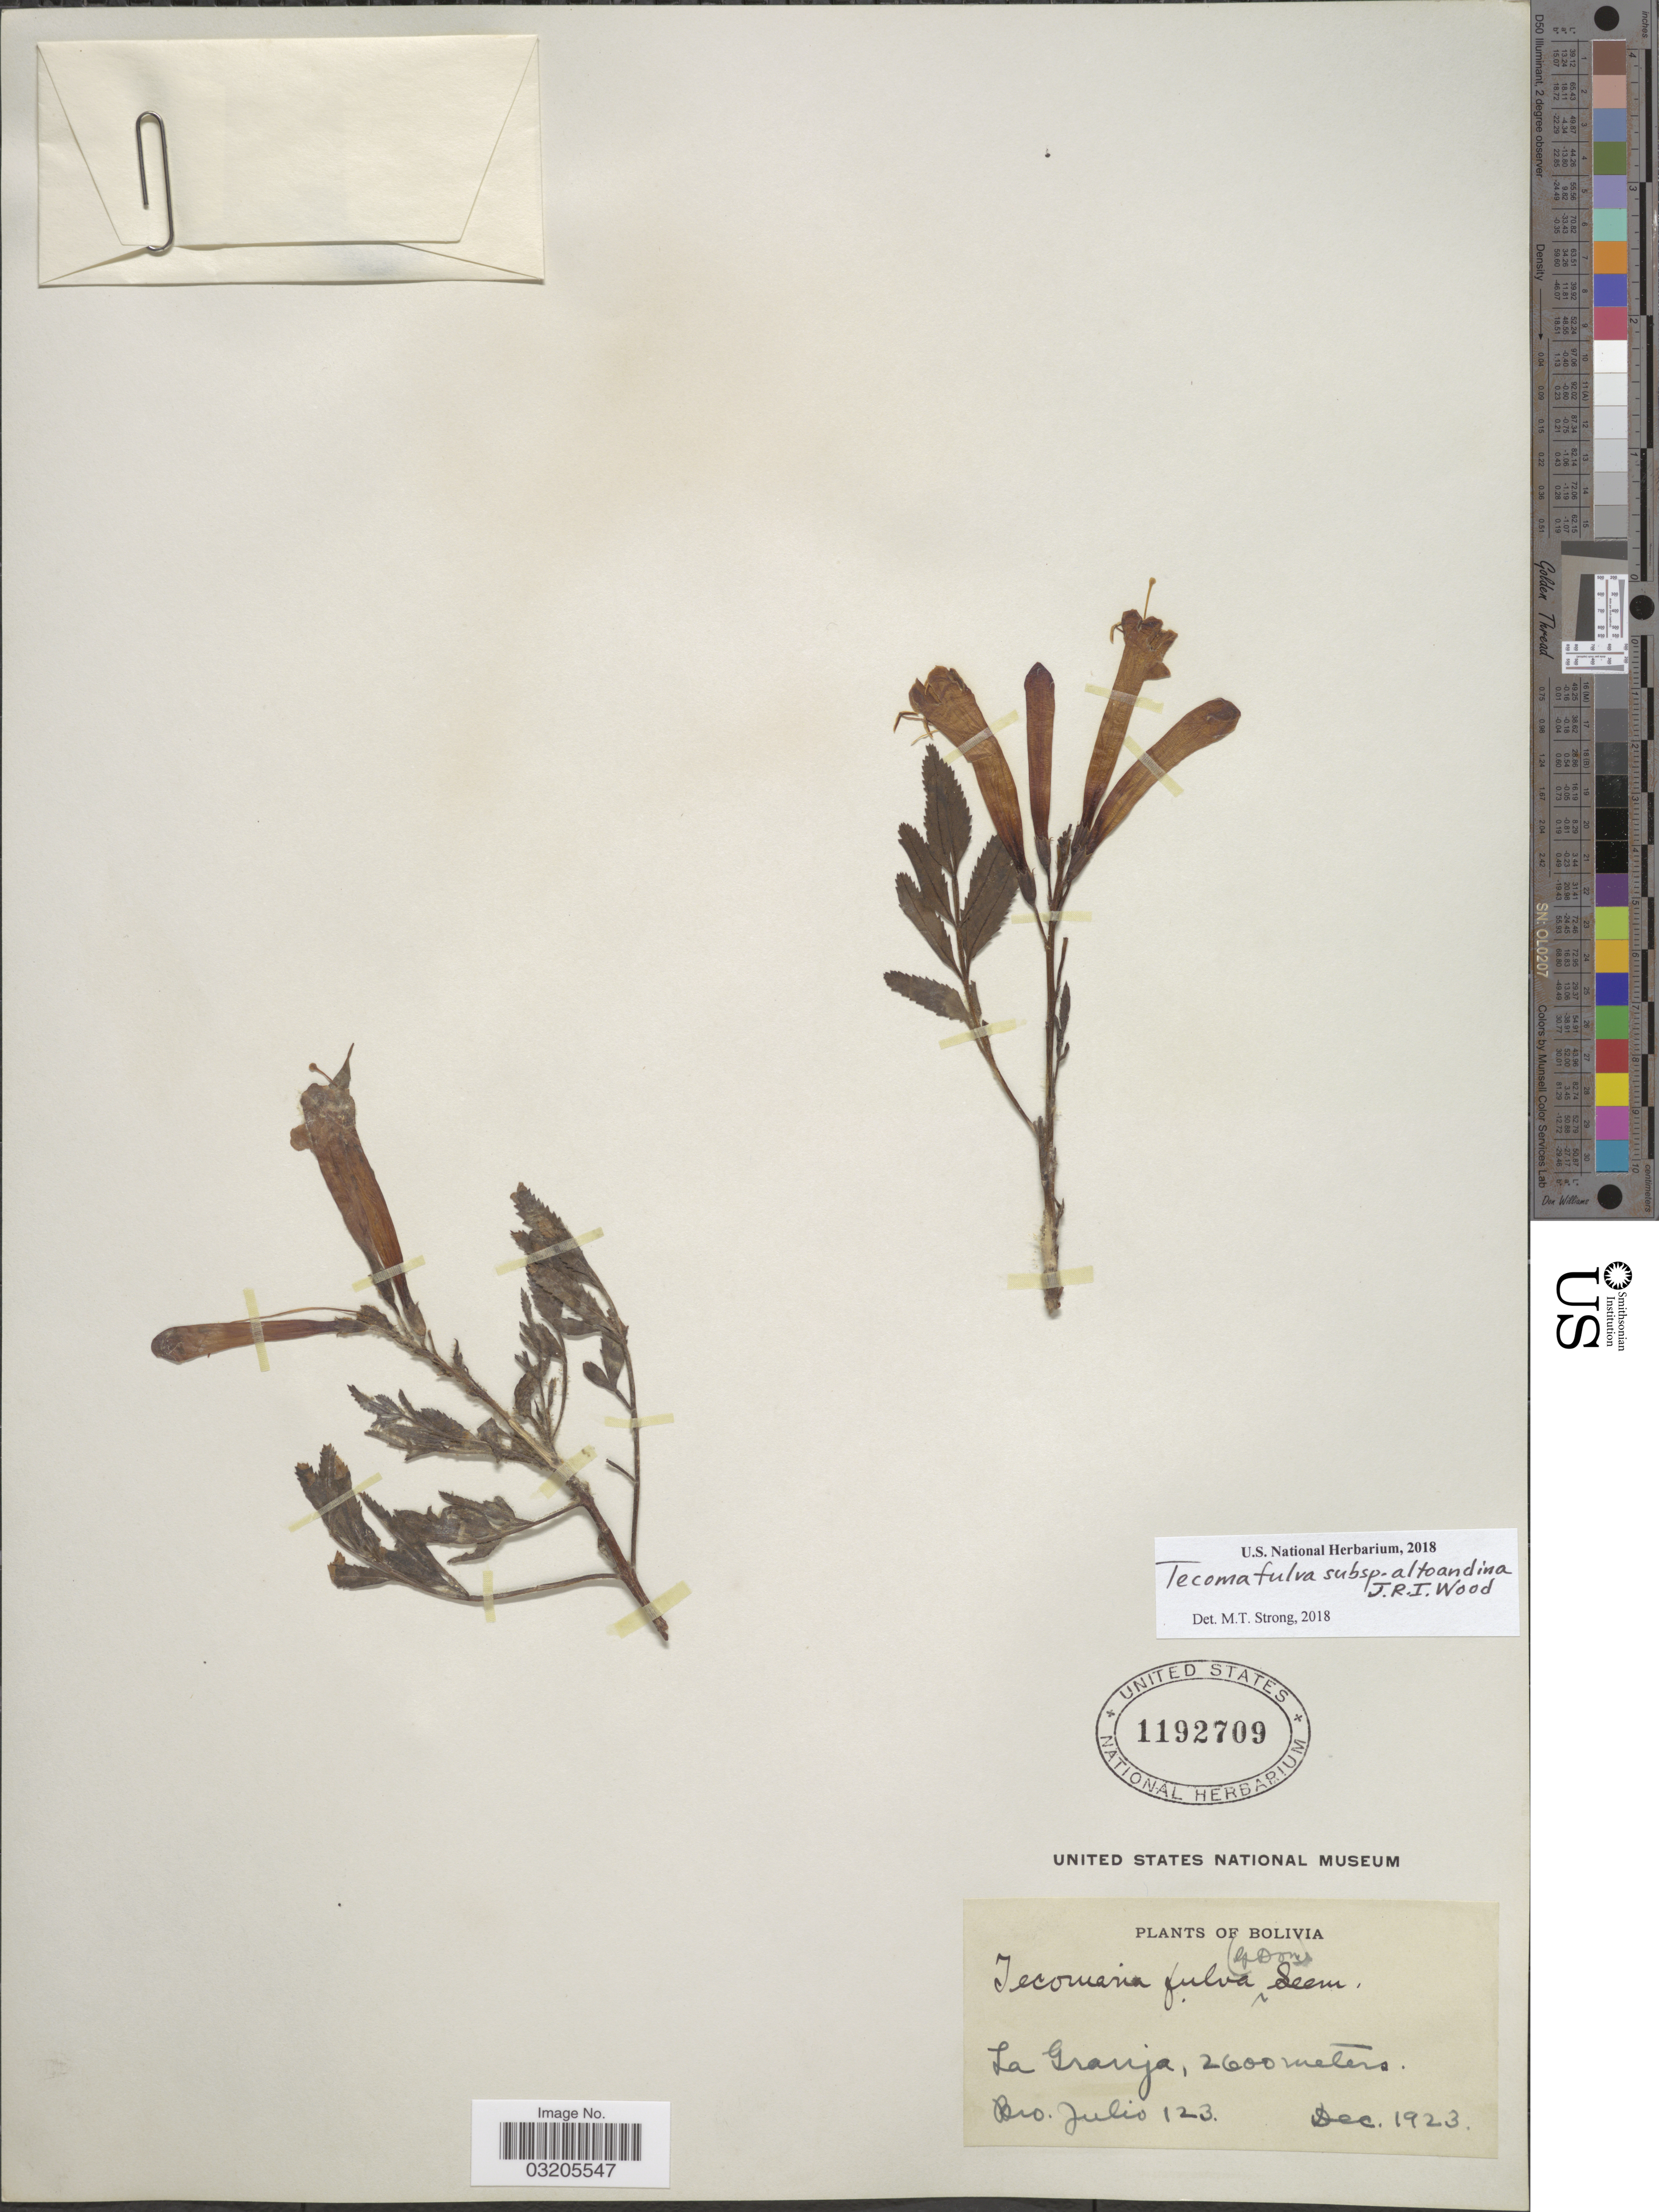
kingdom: Plantae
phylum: Tracheophyta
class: Magnoliopsida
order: Lamiales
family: Bignoniaceae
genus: Tecoma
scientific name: Tecoma fulva subsp. altoandina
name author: J.R.I. Wood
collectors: Bro. Julio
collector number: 123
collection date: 1923-12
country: Bolivia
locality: La Granja.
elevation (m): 2600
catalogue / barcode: US 1192709